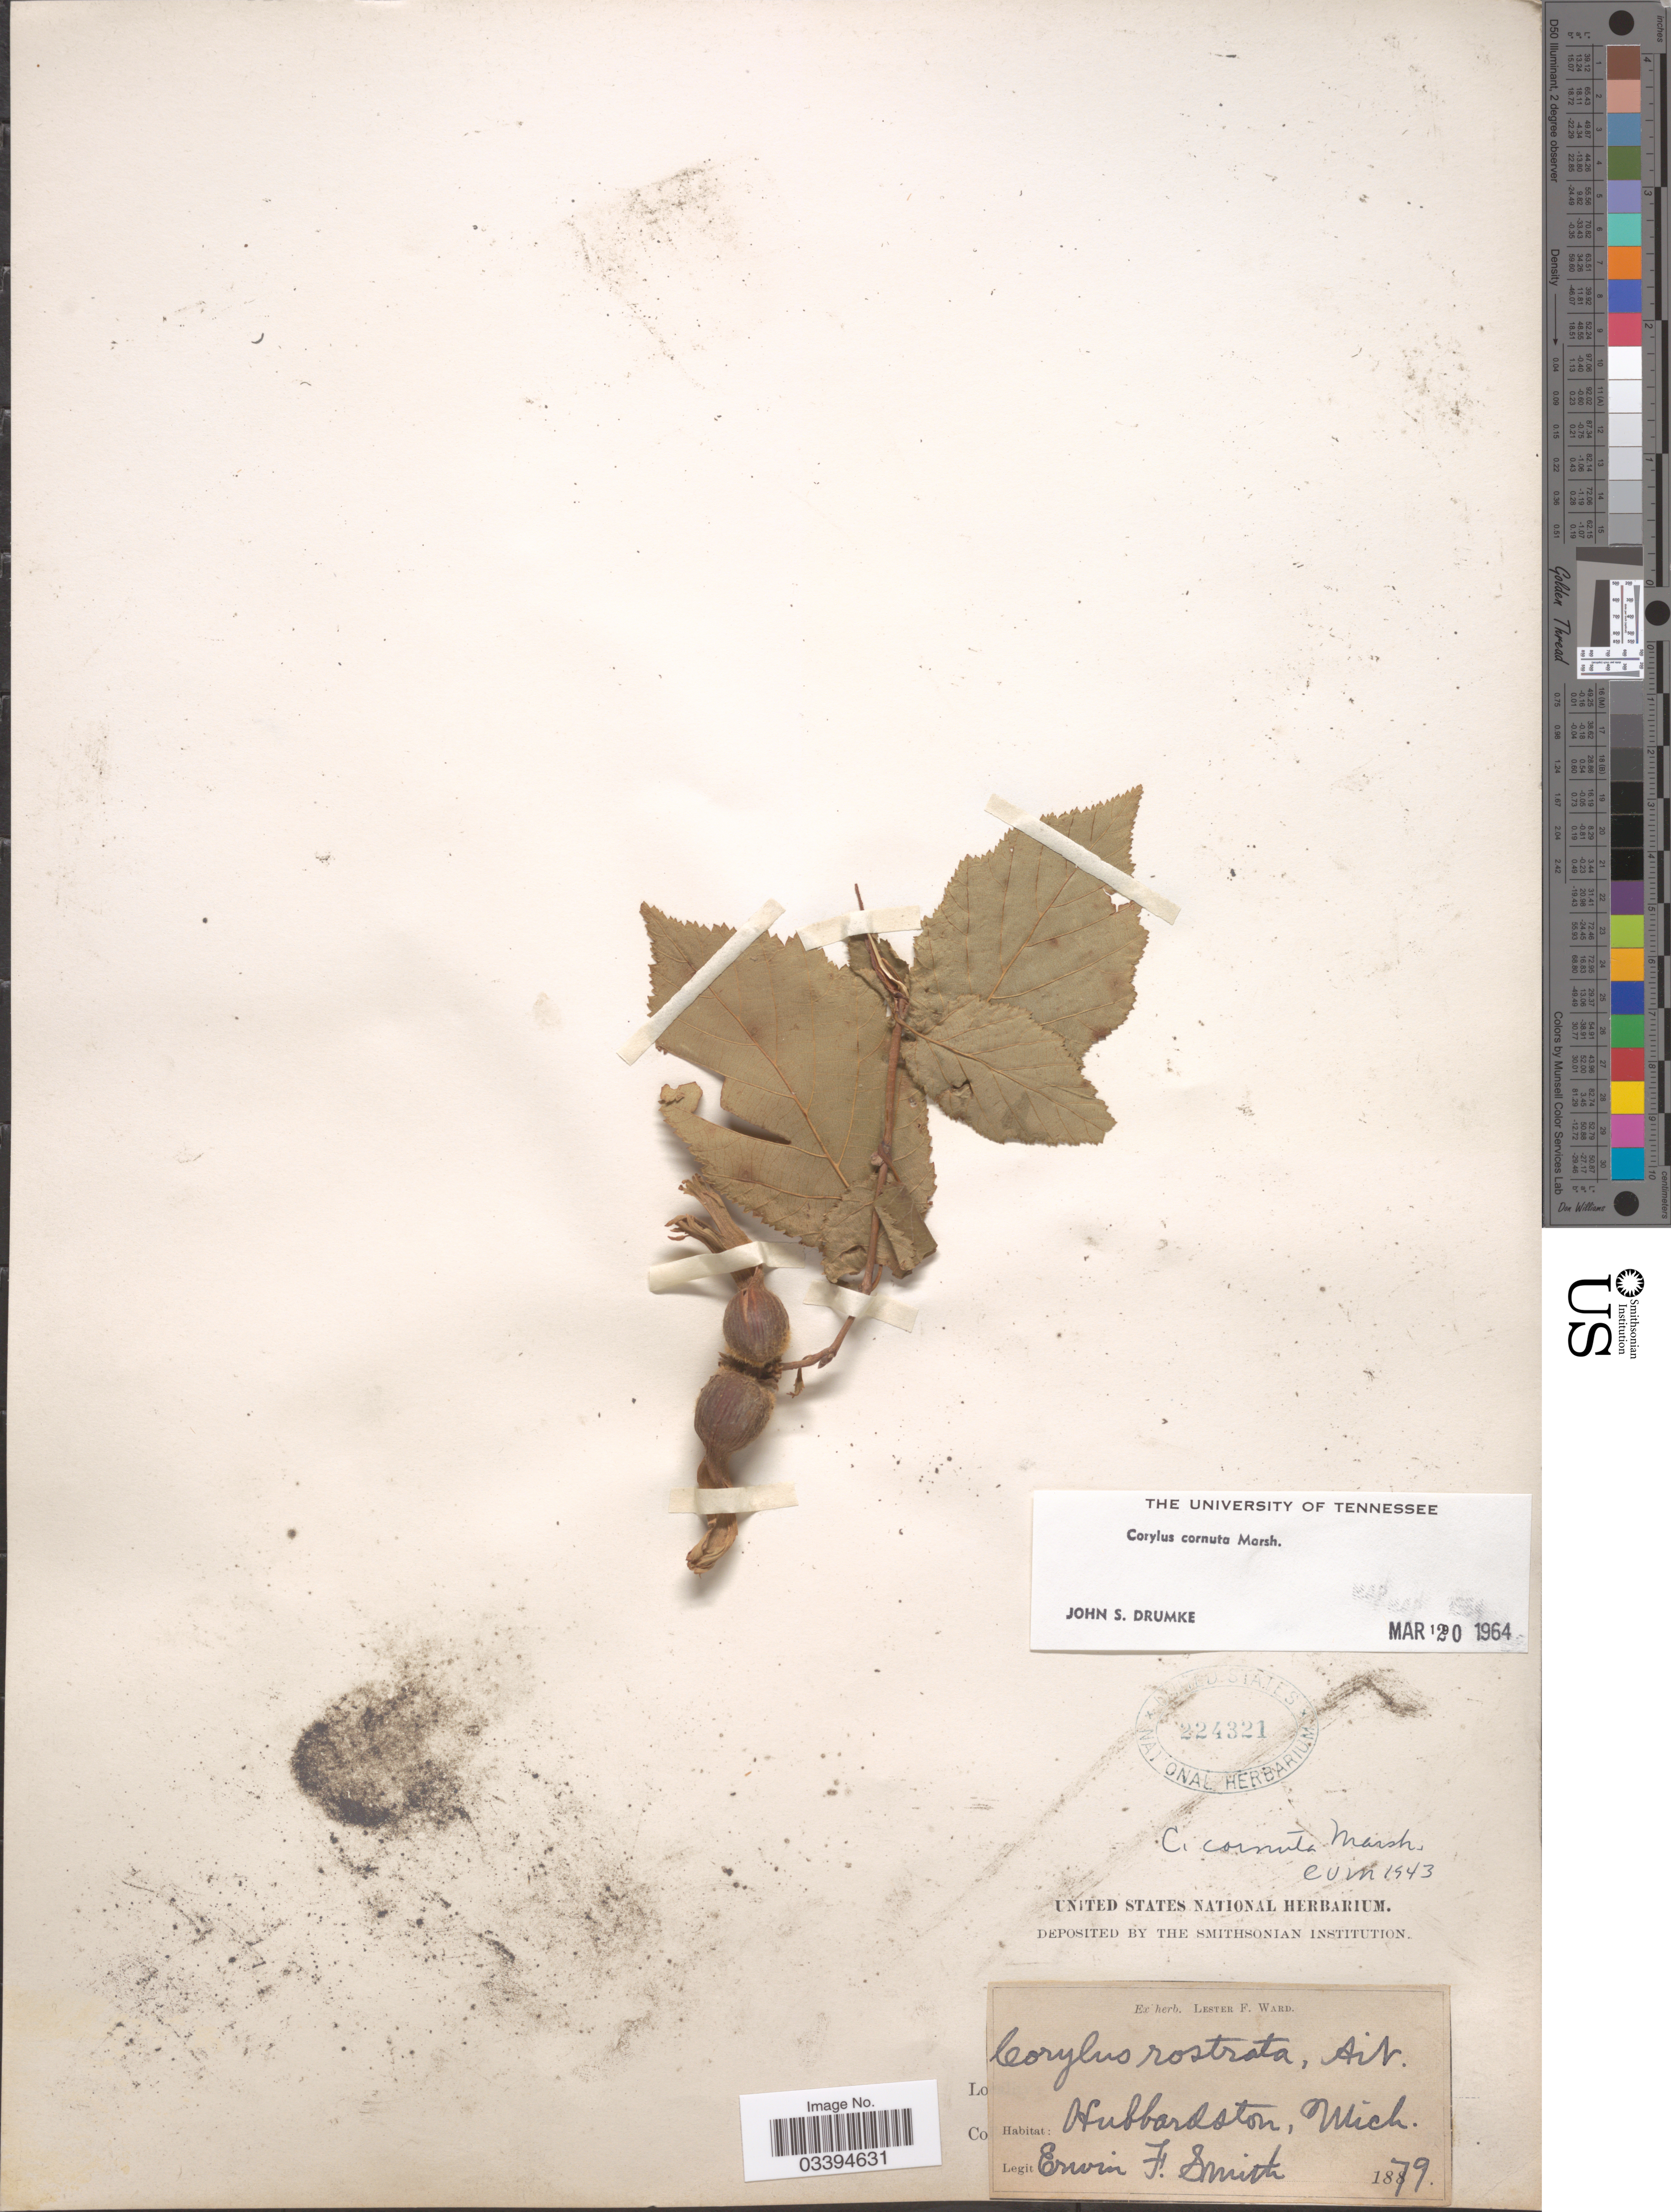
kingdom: Plantae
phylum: Tracheophyta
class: Magnoliopsida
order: Fagales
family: Betulaceae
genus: Corylus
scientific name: Corylus cornuta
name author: Marshall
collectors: E. F. Smith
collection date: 1879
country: United States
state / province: Michigan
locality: Hubbardston.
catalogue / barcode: US 224321